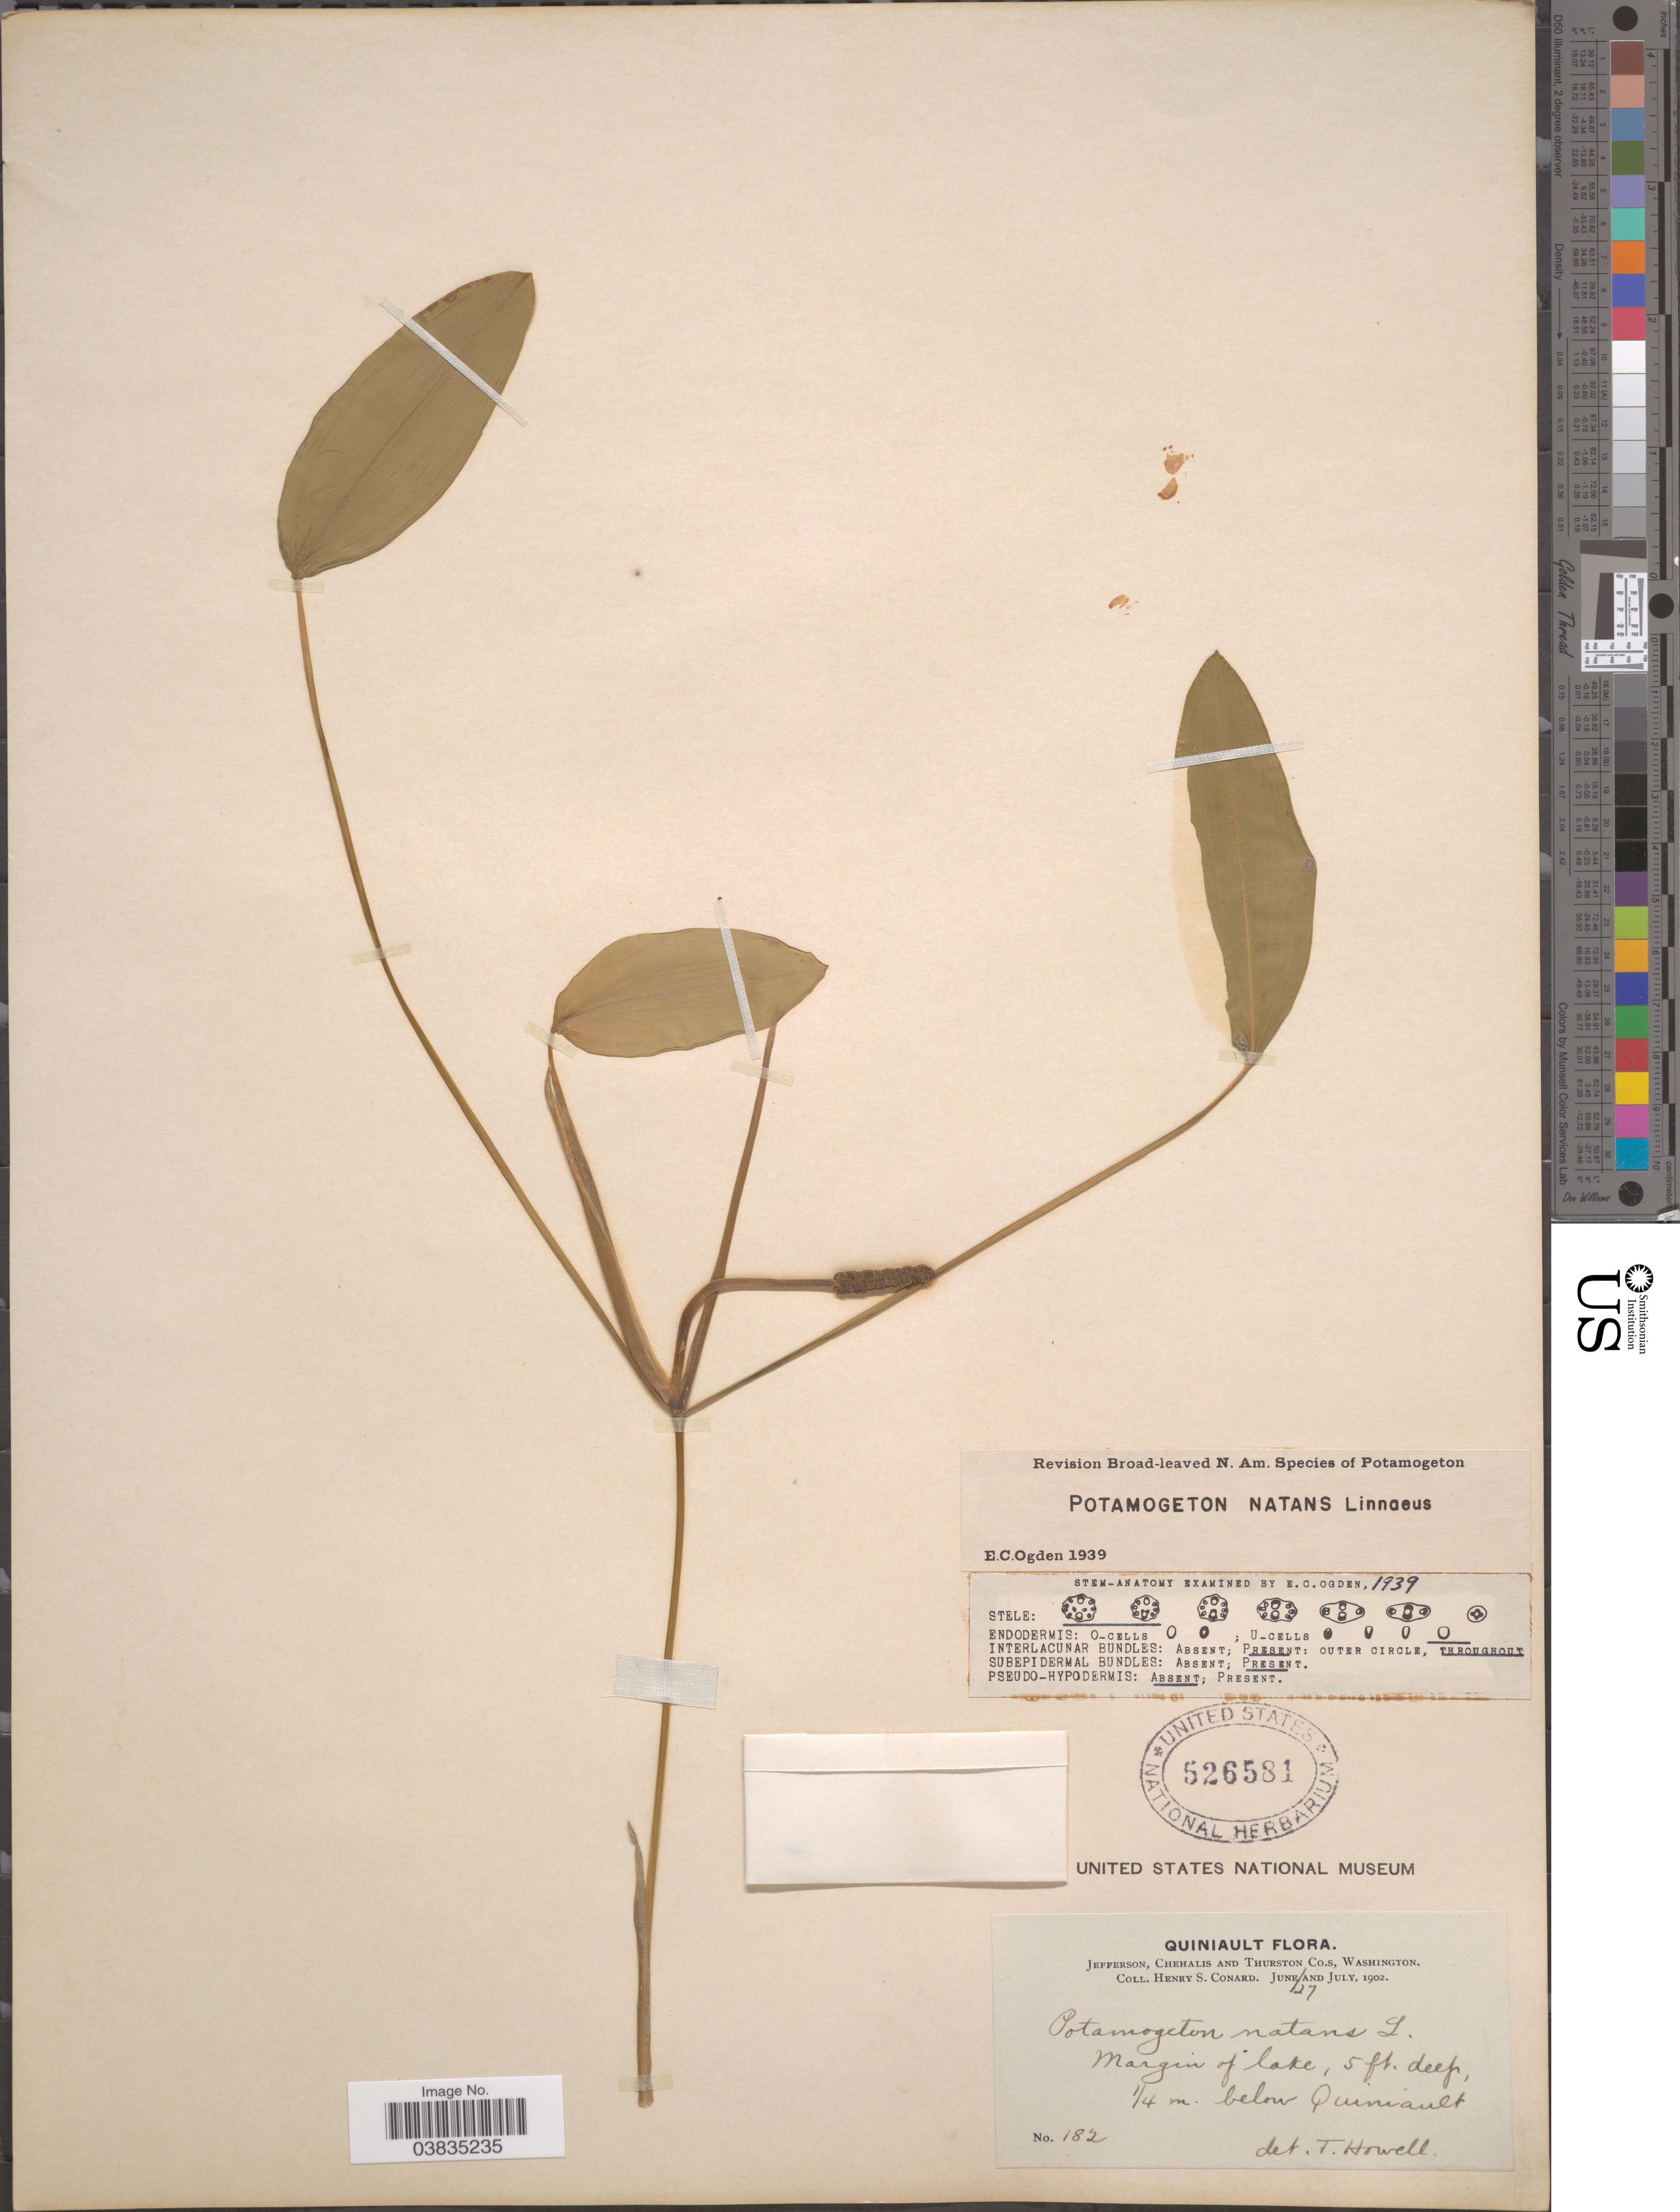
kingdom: Plantae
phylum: Tracheophyta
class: Liliopsida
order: Alismatales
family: Potamogetonaceae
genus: Potamogeton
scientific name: Potamogeton natans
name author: L.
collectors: H. S. Conard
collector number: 182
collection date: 1902-07-27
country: United States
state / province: Washington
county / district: Thurston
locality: Quiniault. Jefferson, Chehalis and Thurston Co.s. Margin of lake, ¼ m. below Quiniault.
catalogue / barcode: US 526581